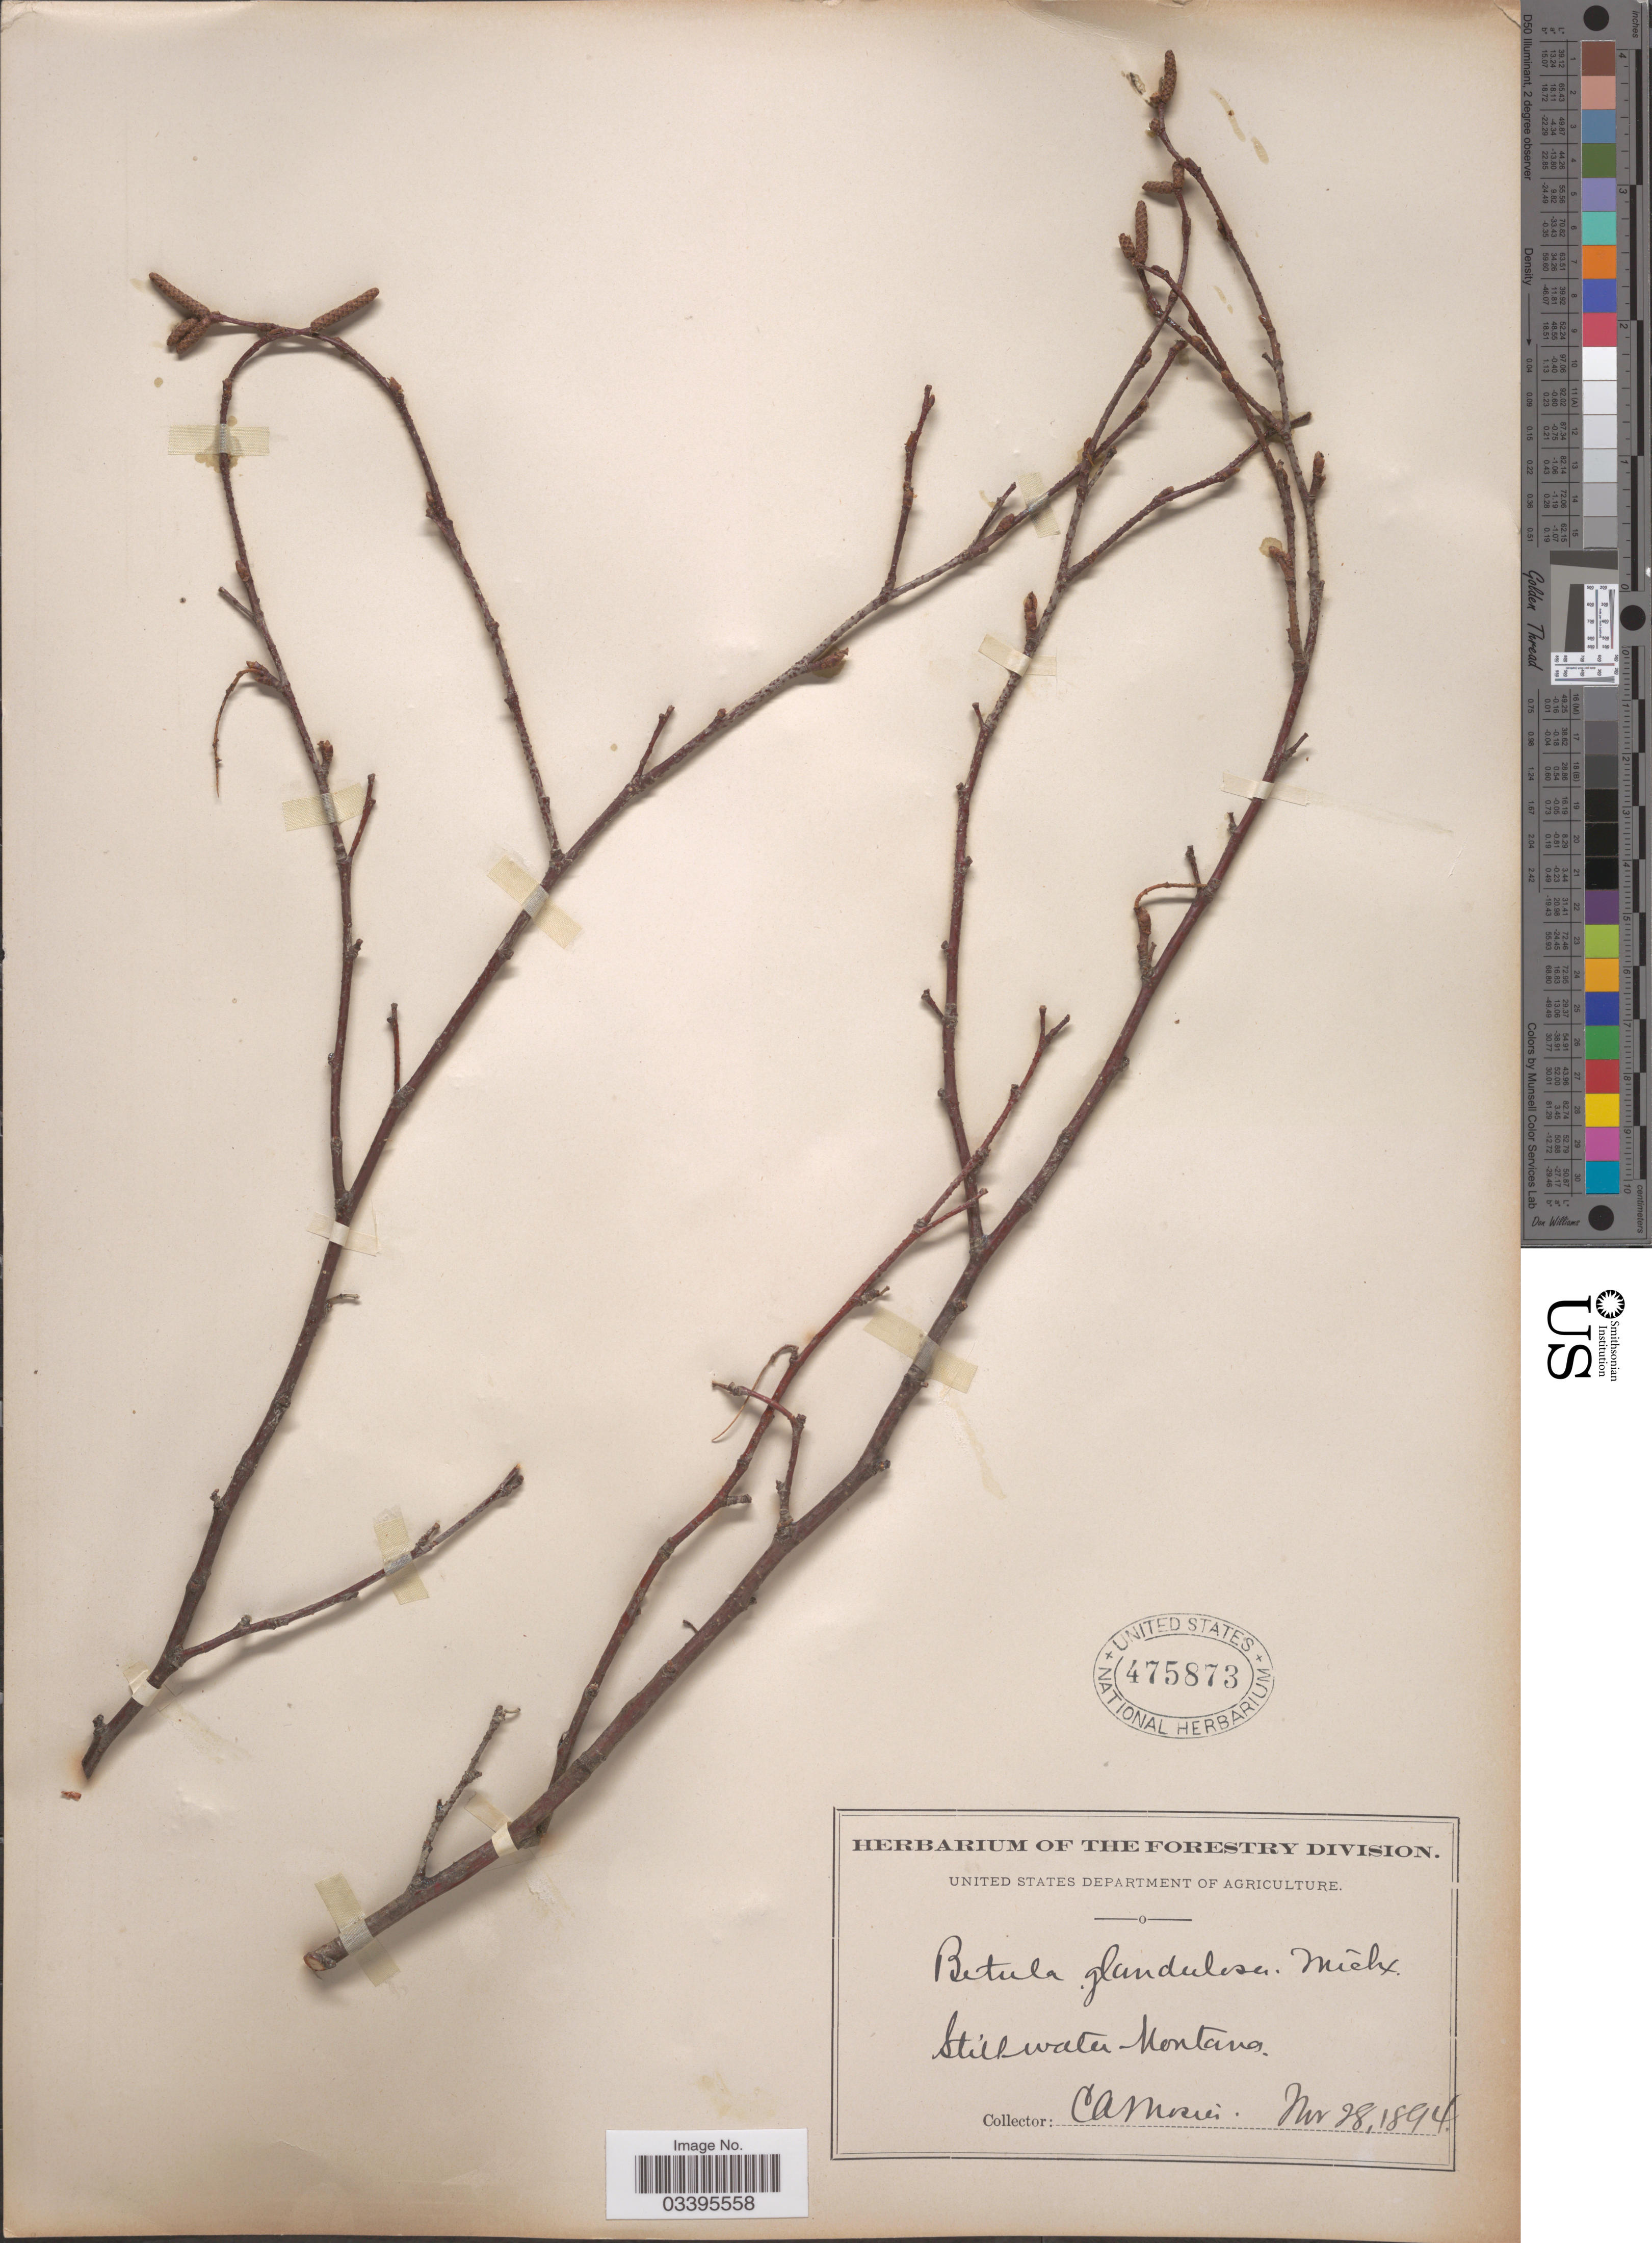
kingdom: Plantae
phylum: Tracheophyta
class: Magnoliopsida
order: Fagales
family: Betulaceae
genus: Betula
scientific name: Betula glandulosa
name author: Michx.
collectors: C. A. Mosier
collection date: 1894-11-28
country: United States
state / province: Montana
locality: Stillwater.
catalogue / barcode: US 475873